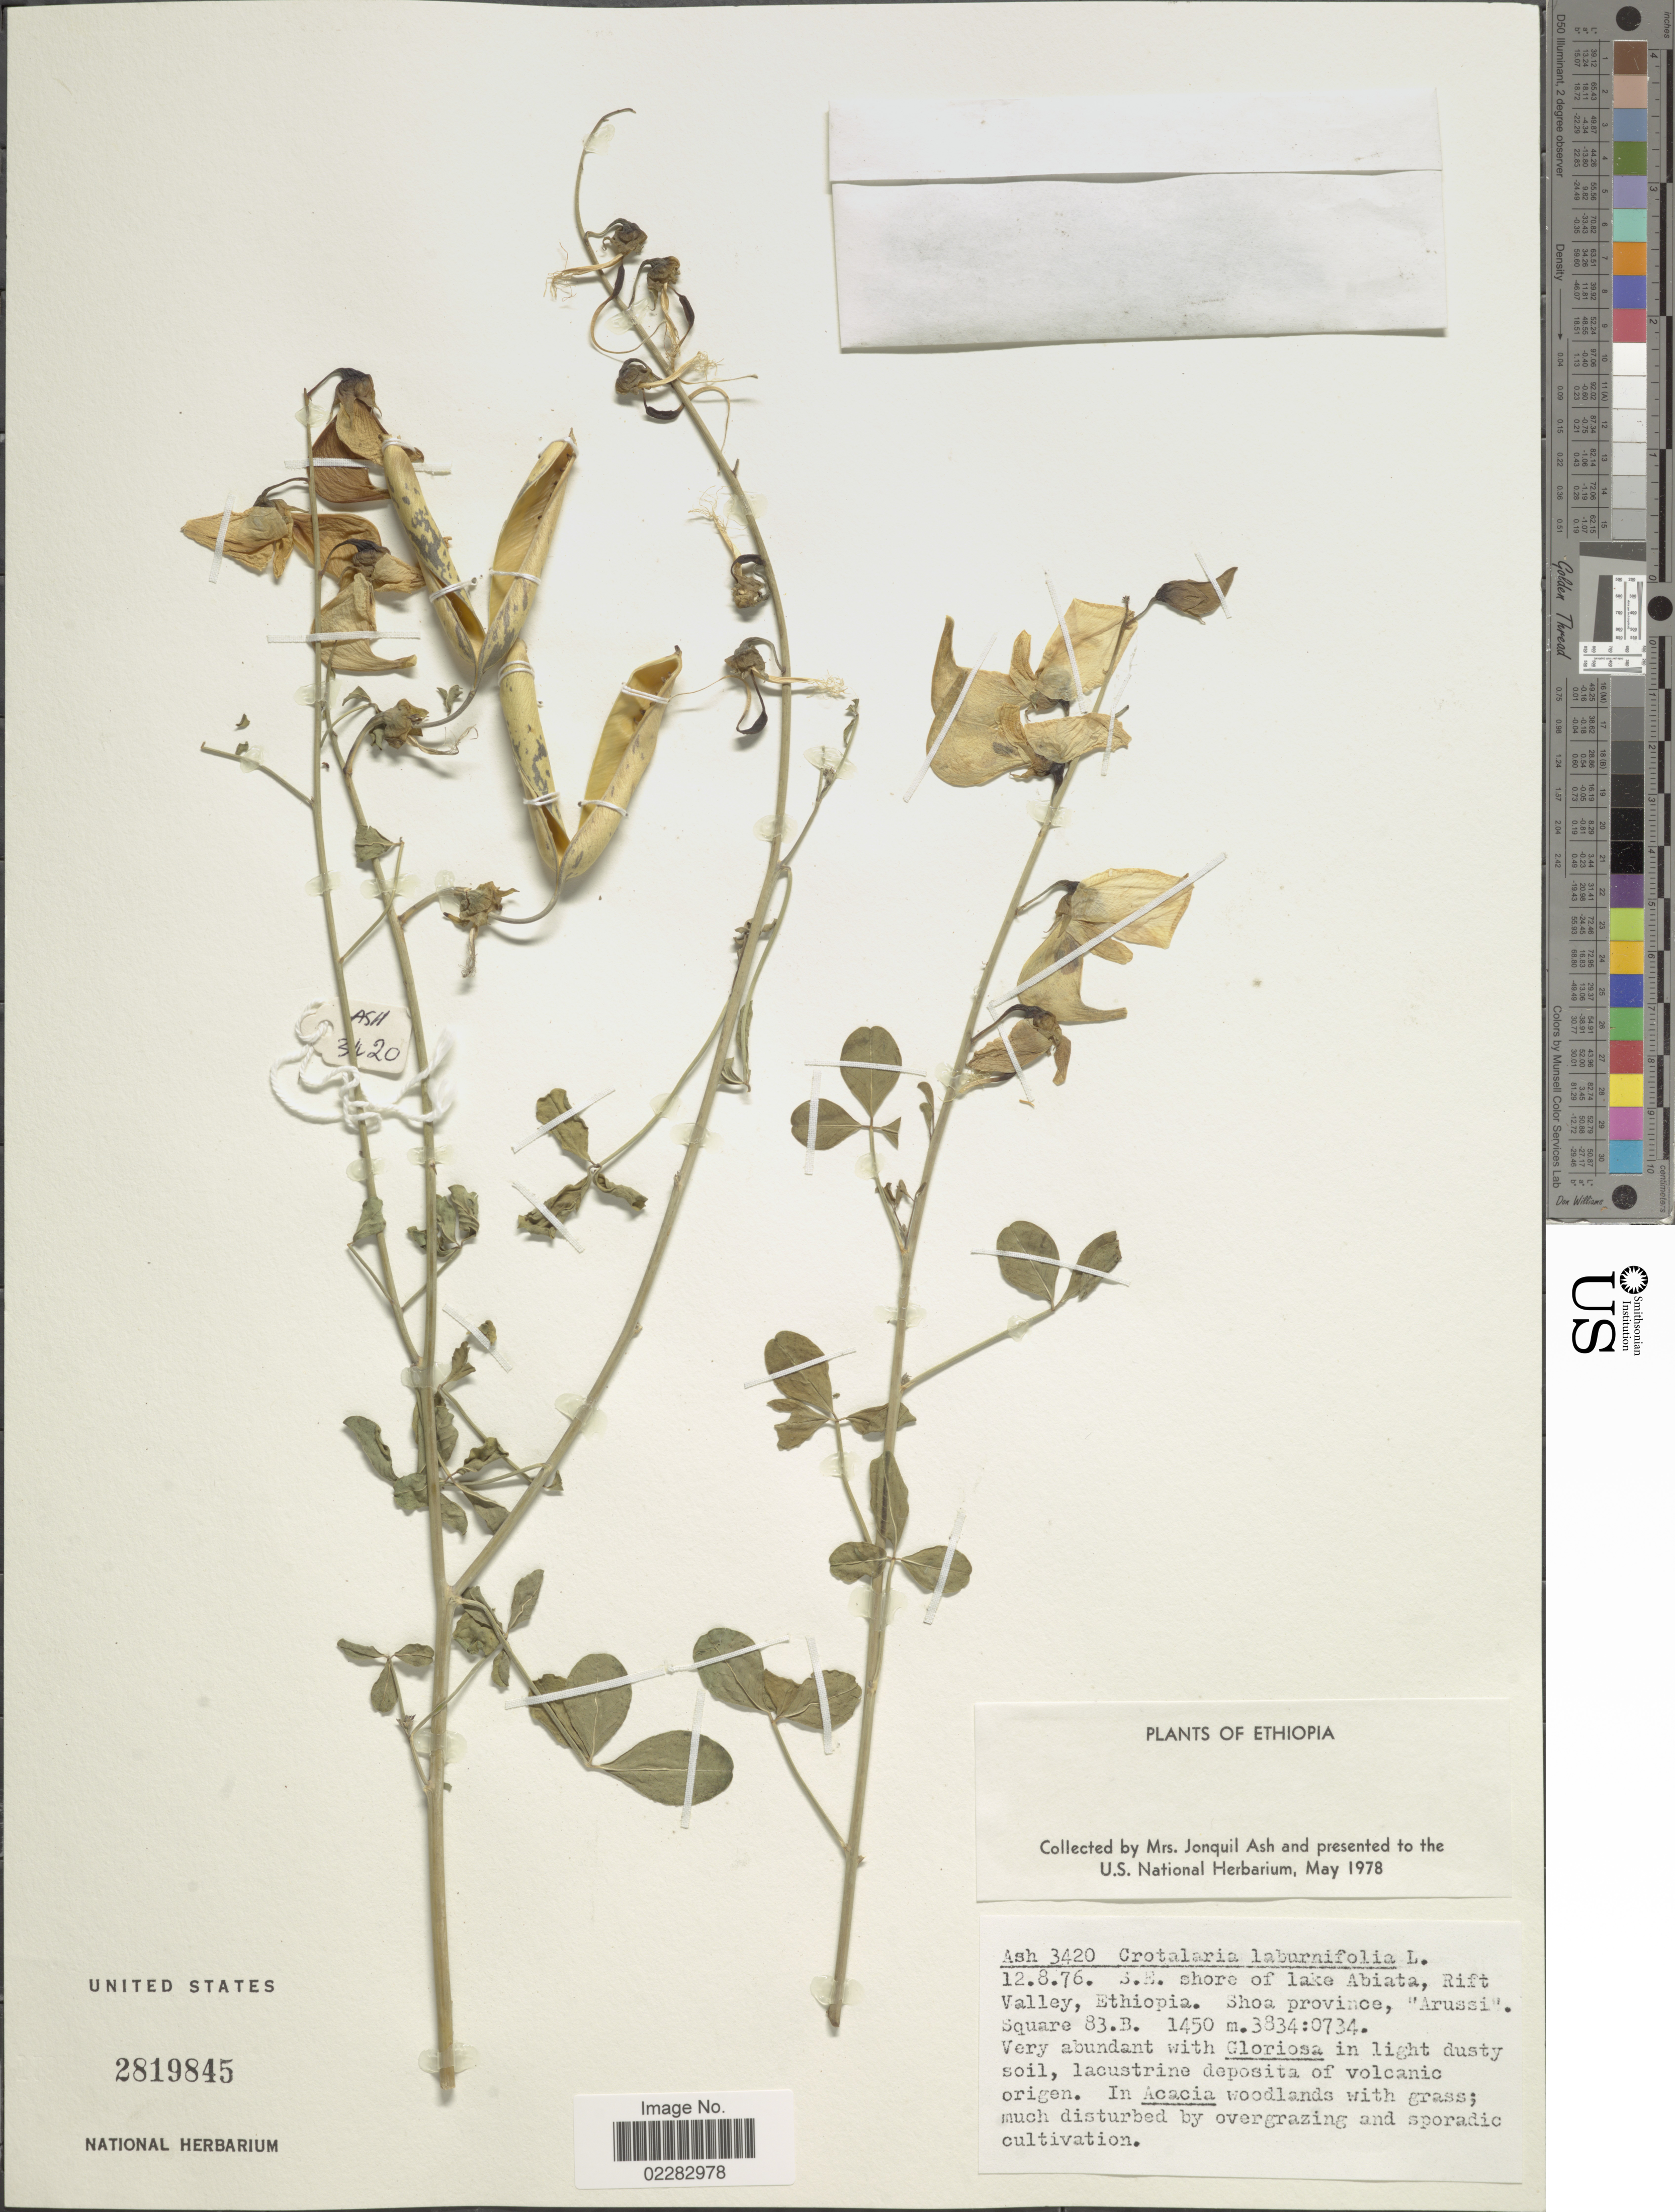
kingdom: Plantae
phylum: Tracheophyta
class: Magnoliopsida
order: Fabales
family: Fabaceae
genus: Crotalaria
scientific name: Crotalaria laburnifolia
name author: L.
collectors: J. Ash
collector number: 3420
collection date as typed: Transcribed d/m/y: 12/8/76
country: Ethiopia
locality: S.E. shore of lake Abiata, Rift Valley. Shoa Province, "Arussi".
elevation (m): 1450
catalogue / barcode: US 28919845